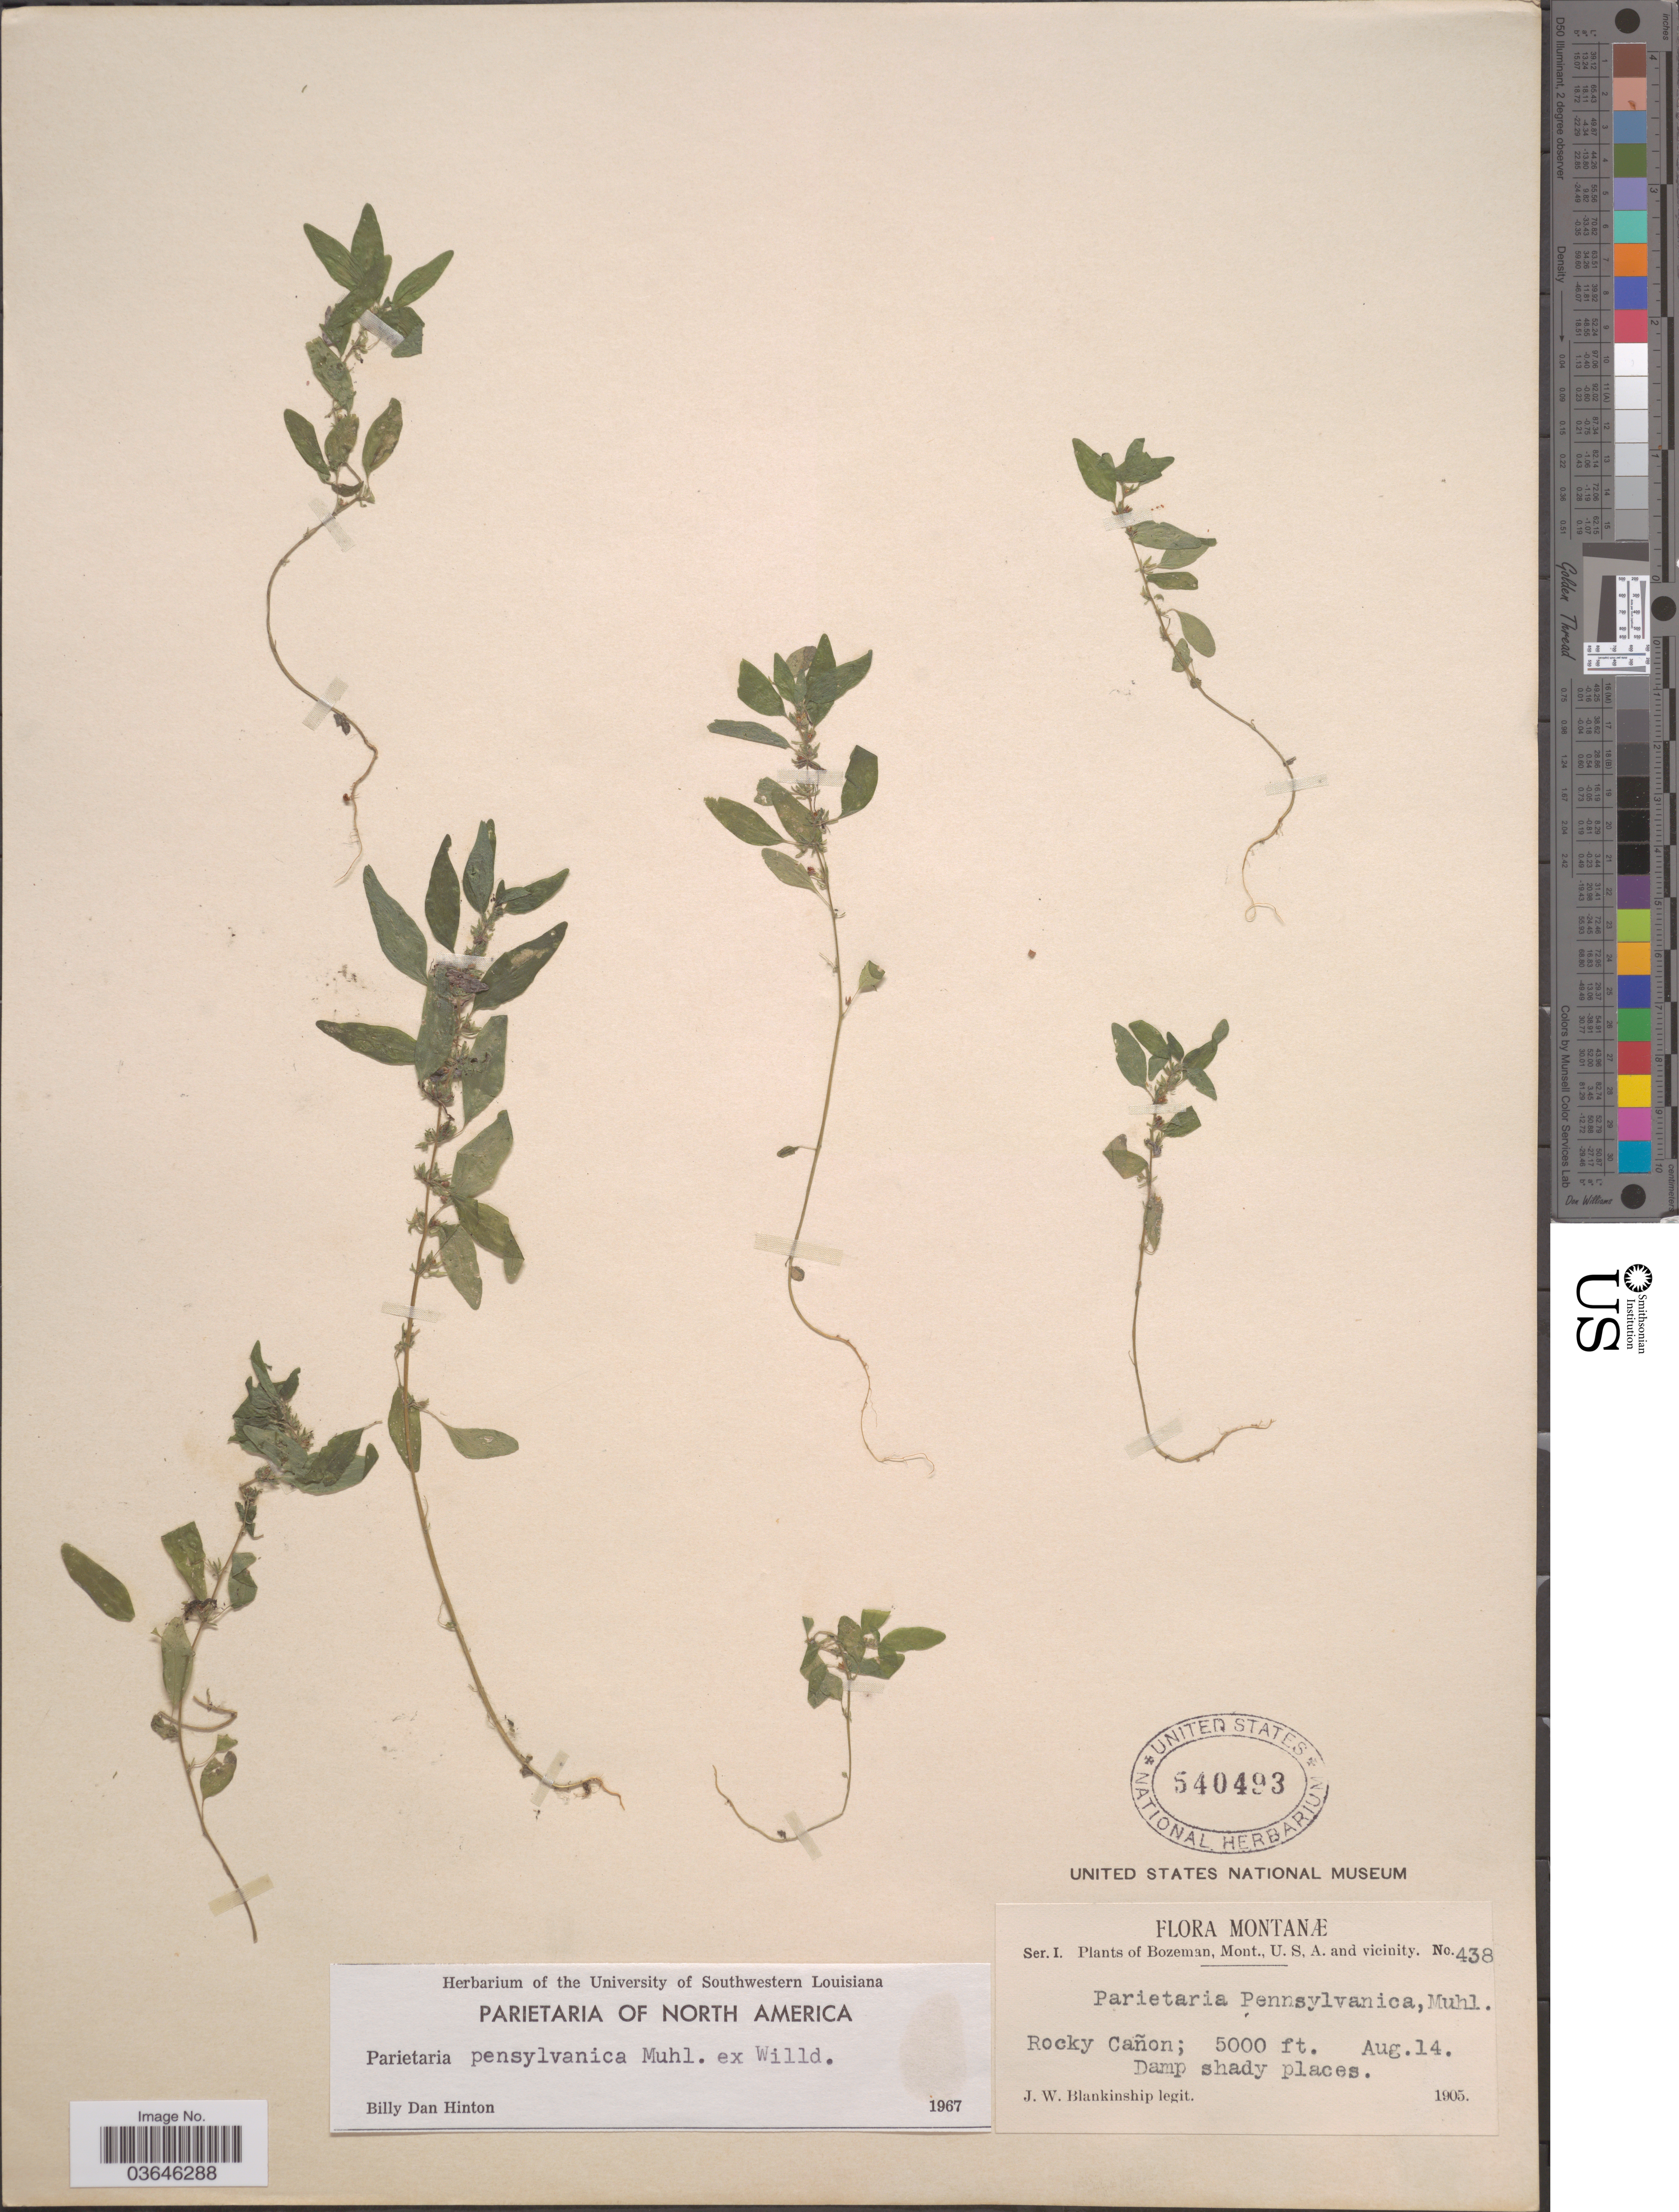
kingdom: Plantae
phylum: Tracheophyta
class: Magnoliopsida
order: Rosales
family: Urticaceae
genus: Parietaria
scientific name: Parietaria pensylvanica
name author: Muhl. ex Willd.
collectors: J. W. Blankinship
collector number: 438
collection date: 1905-08-14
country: United States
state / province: Montana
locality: Bozeman, Mont., U.S.A. and vicinity. Rocky Cañon.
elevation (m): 1524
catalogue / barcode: US 540493